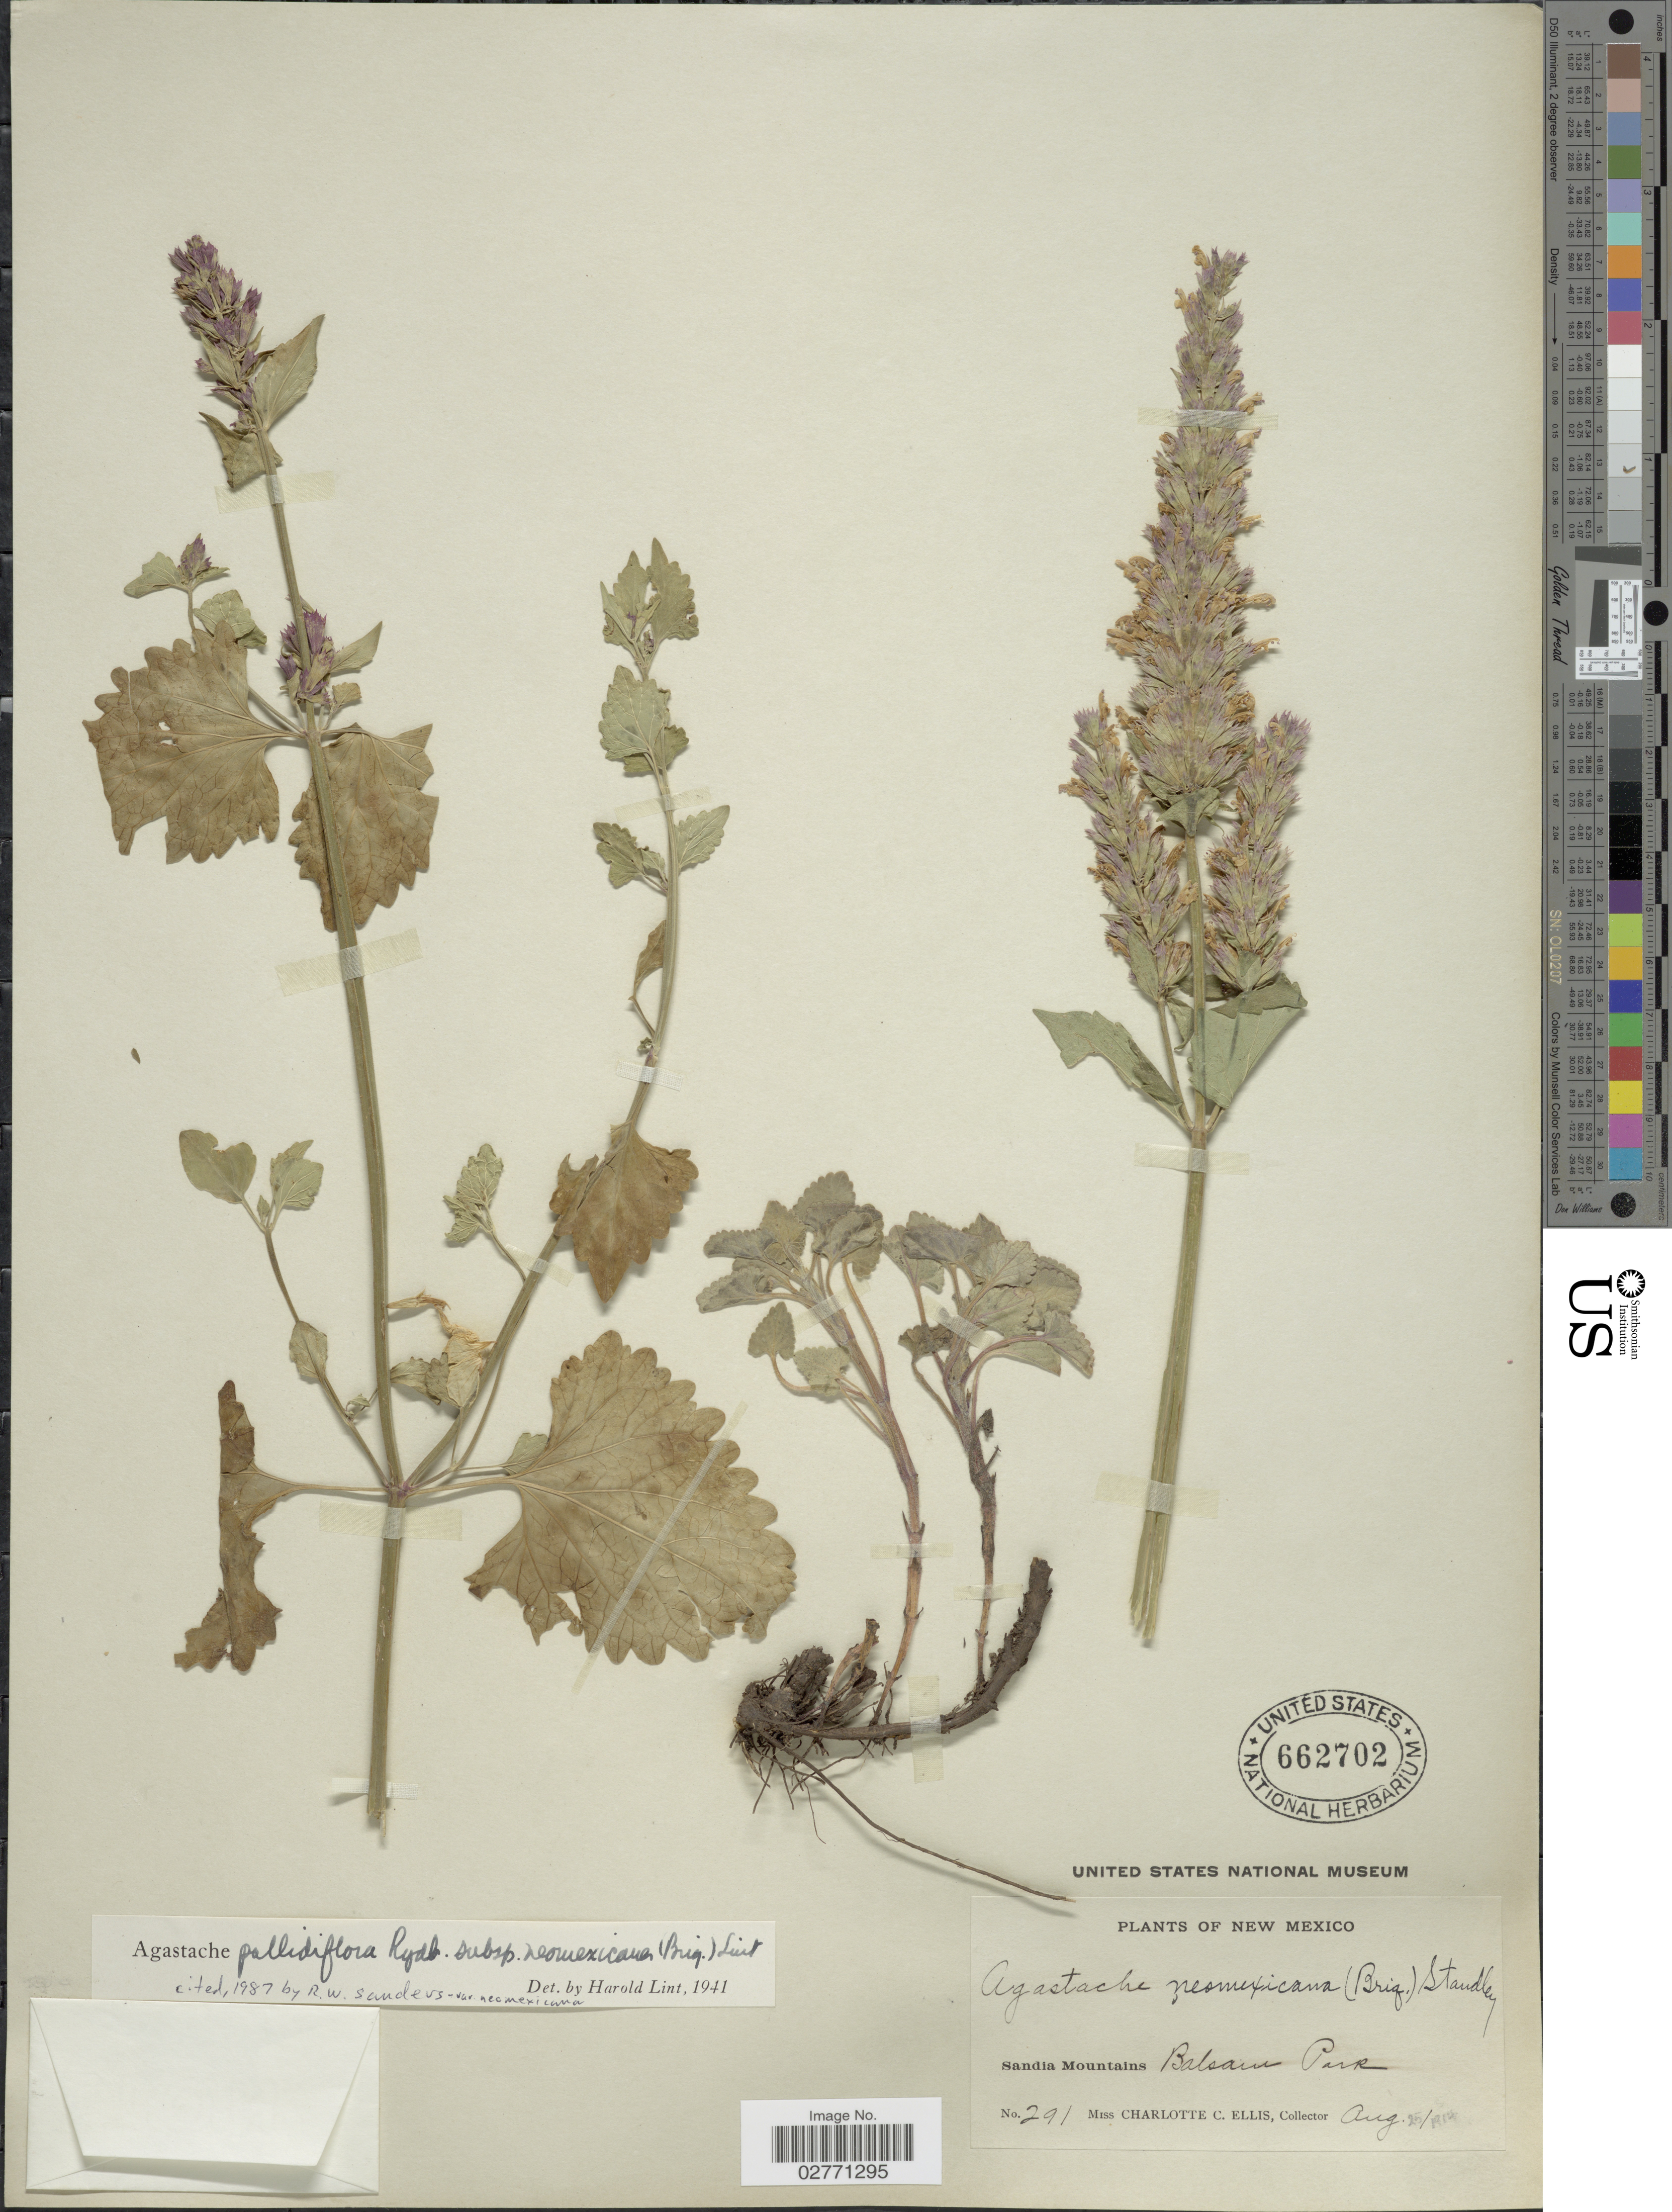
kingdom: Plantae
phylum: Tracheophyta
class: Magnoliopsida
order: Lamiales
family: Lamiaceae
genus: Agastache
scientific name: Agastache pallidiflora subsp. neomexicana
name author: (Briq.) Lint & Epling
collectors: C. C. Ellis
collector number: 291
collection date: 1914-08-25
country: United States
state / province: New Mexico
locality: Sandia Mountains. Balsam Park.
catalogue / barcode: US 662702